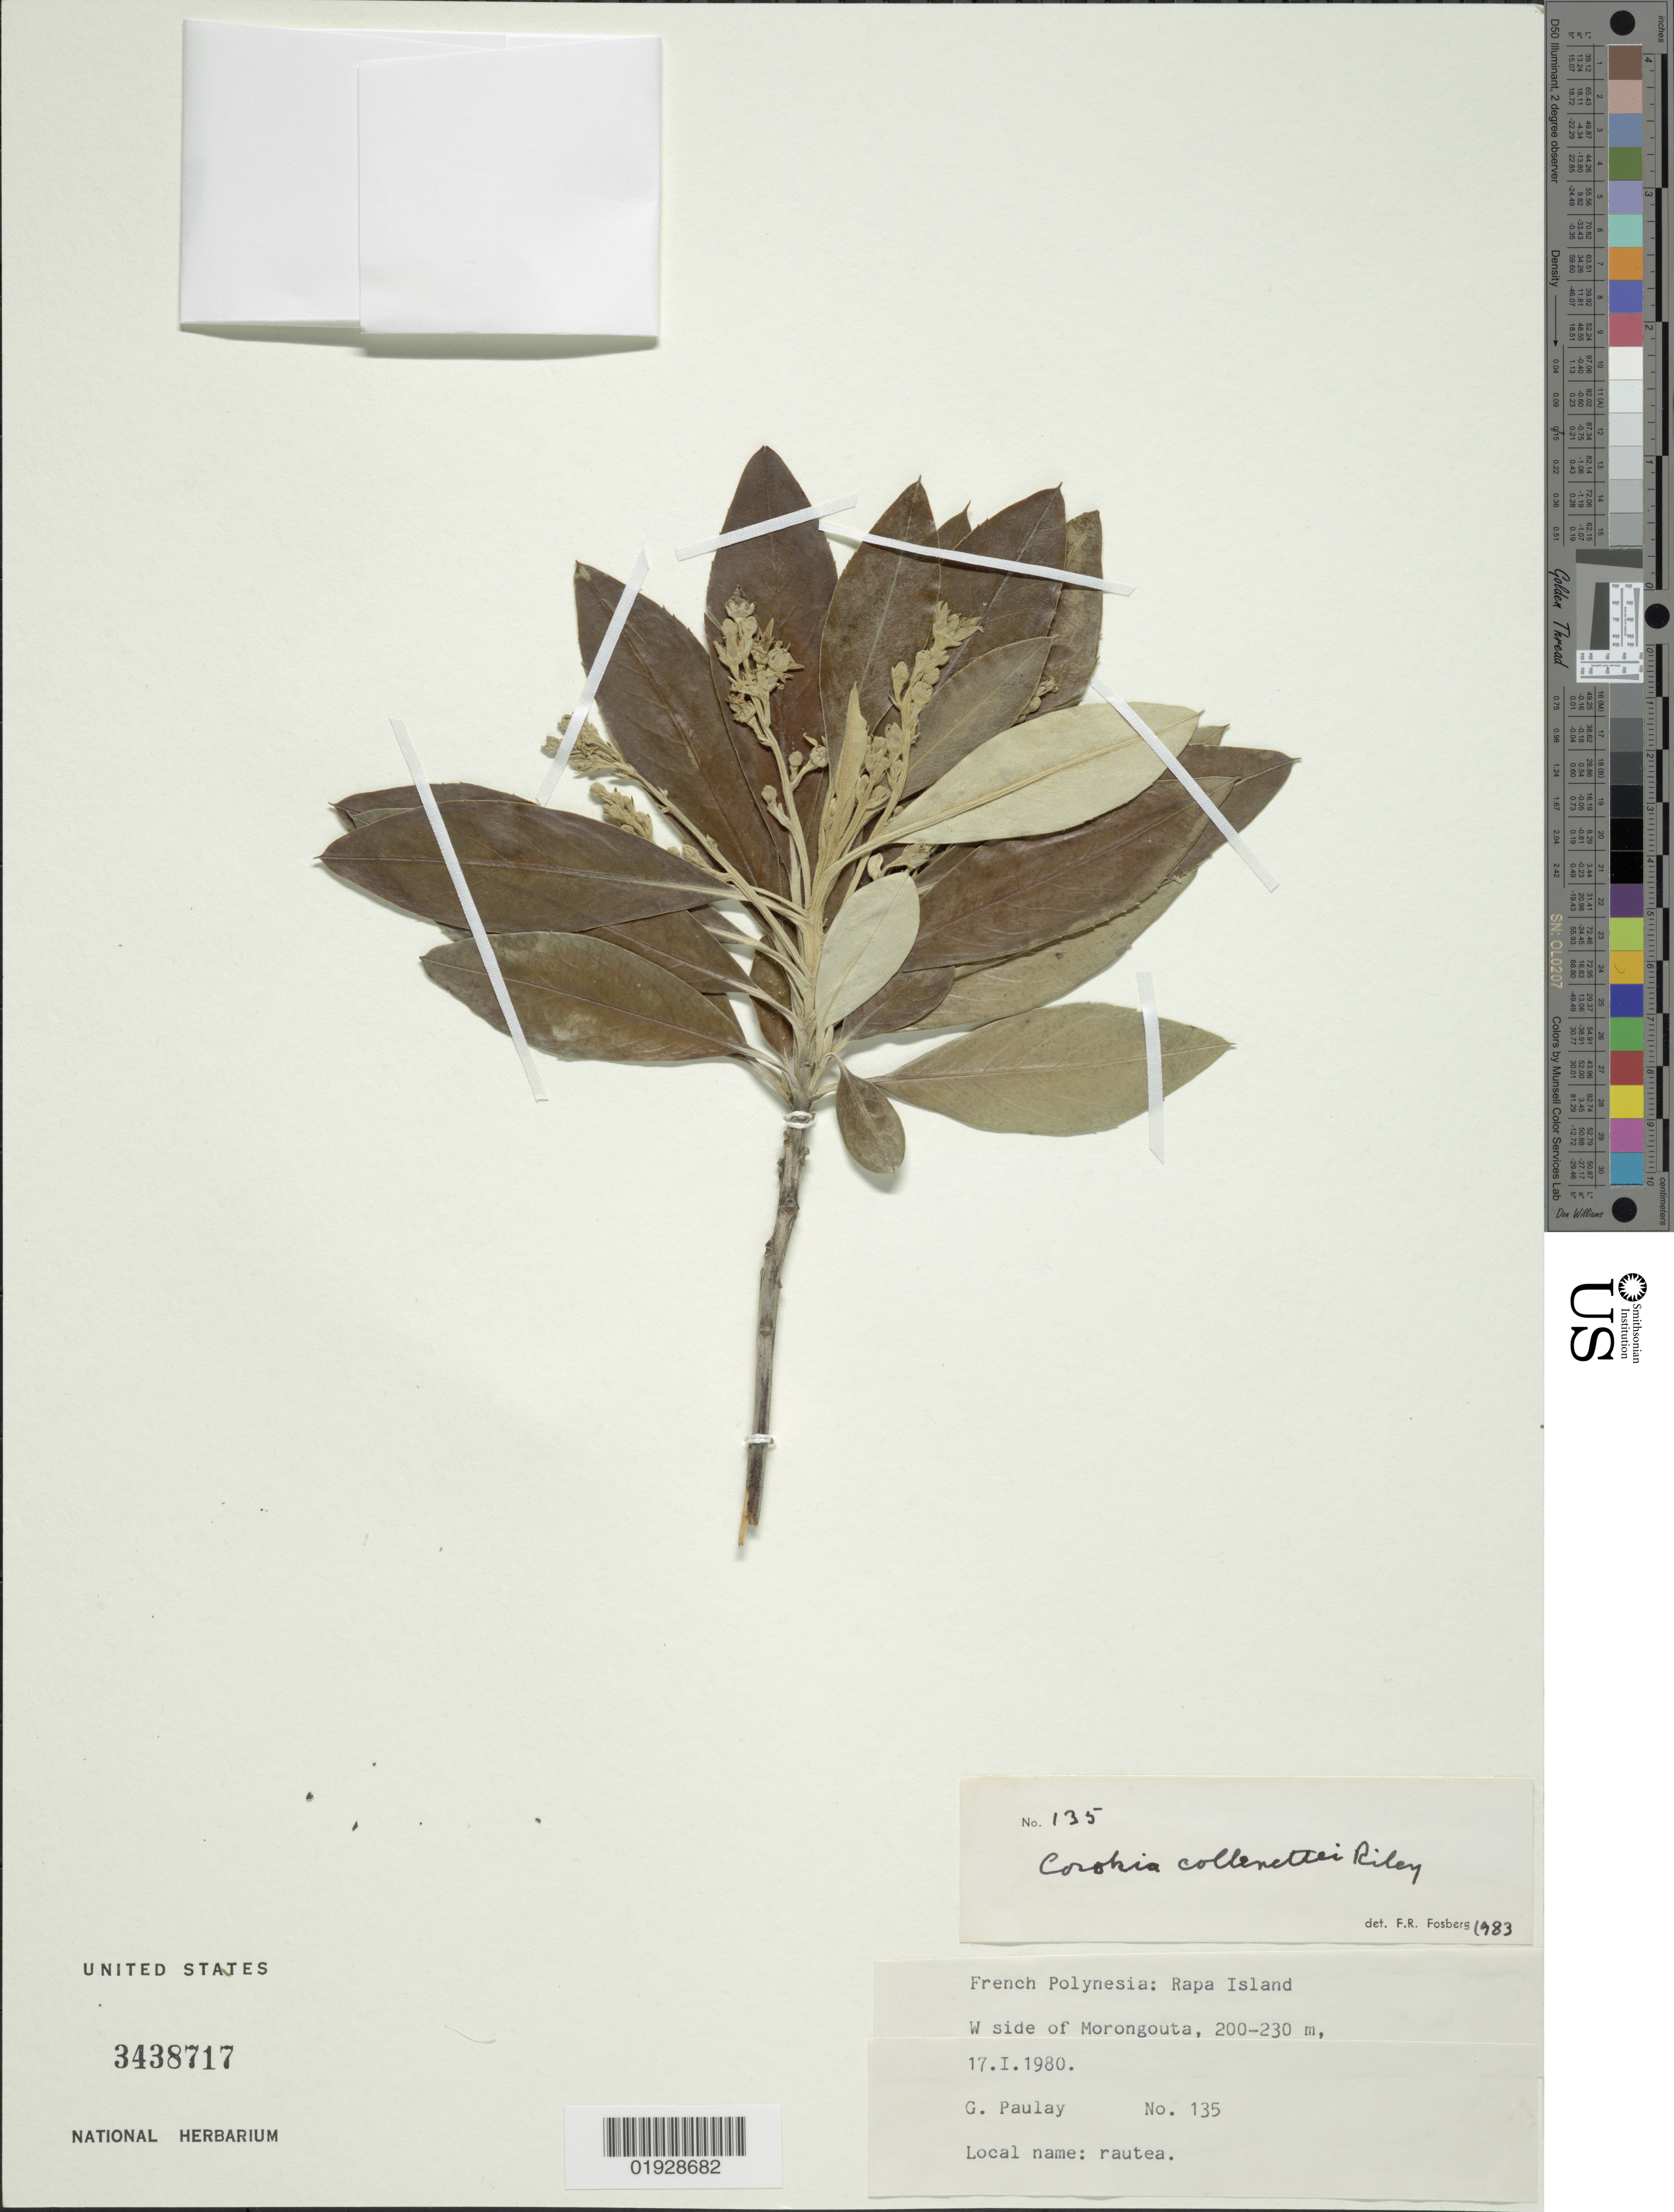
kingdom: Plantae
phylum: Tracheophyta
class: Magnoliopsida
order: Asterales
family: Argophyllaceae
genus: Corokia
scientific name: Corokia collenettei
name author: L. Riley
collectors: G. Paulay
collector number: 135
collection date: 1980-01-17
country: French Polynesia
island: Rapa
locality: Rapa Island. W side of Morongouta.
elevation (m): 200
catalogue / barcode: US 3438717